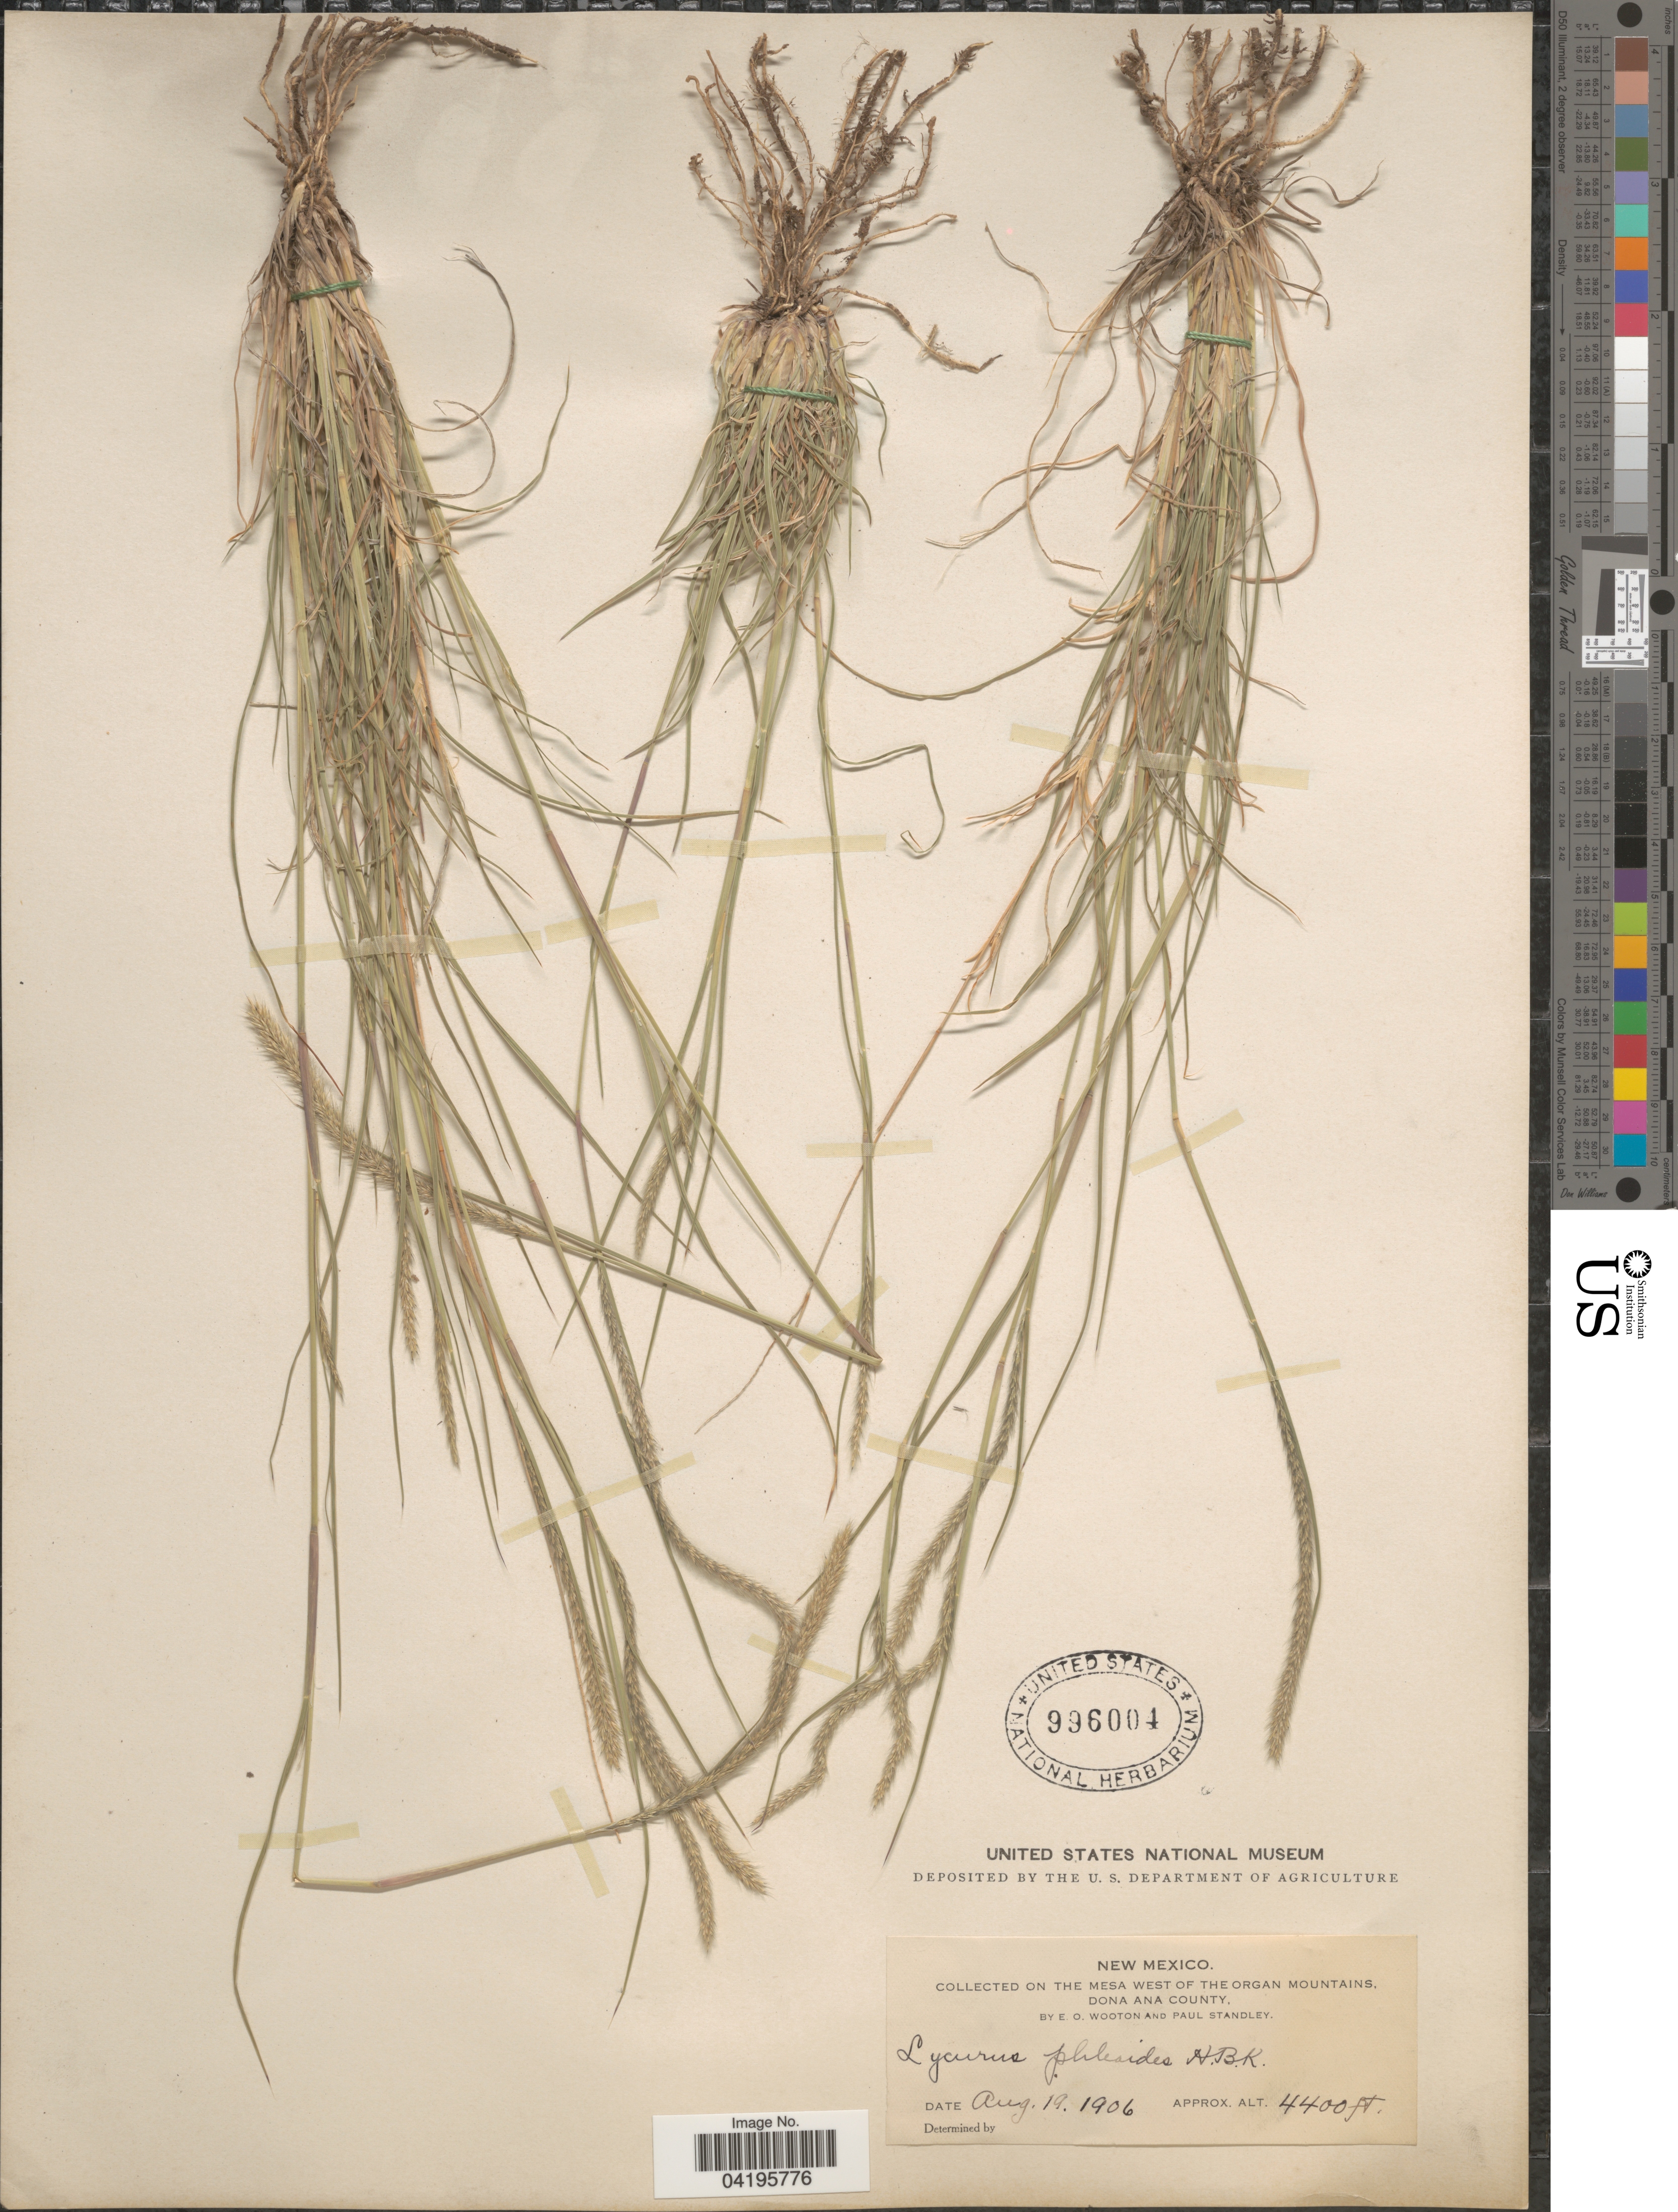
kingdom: Plantae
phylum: Tracheophyta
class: Liliopsida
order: Poales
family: Poaceae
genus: Muhlenbergia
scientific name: Muhlenbergia phleoides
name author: (Kunth) Columbus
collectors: E. O. Wooton & P. C. Standley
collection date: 1906-08-19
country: United States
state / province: New Mexico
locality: On the Mesa West of the Organ Mountains, Dona Ana County.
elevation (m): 1341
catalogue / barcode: US 996004